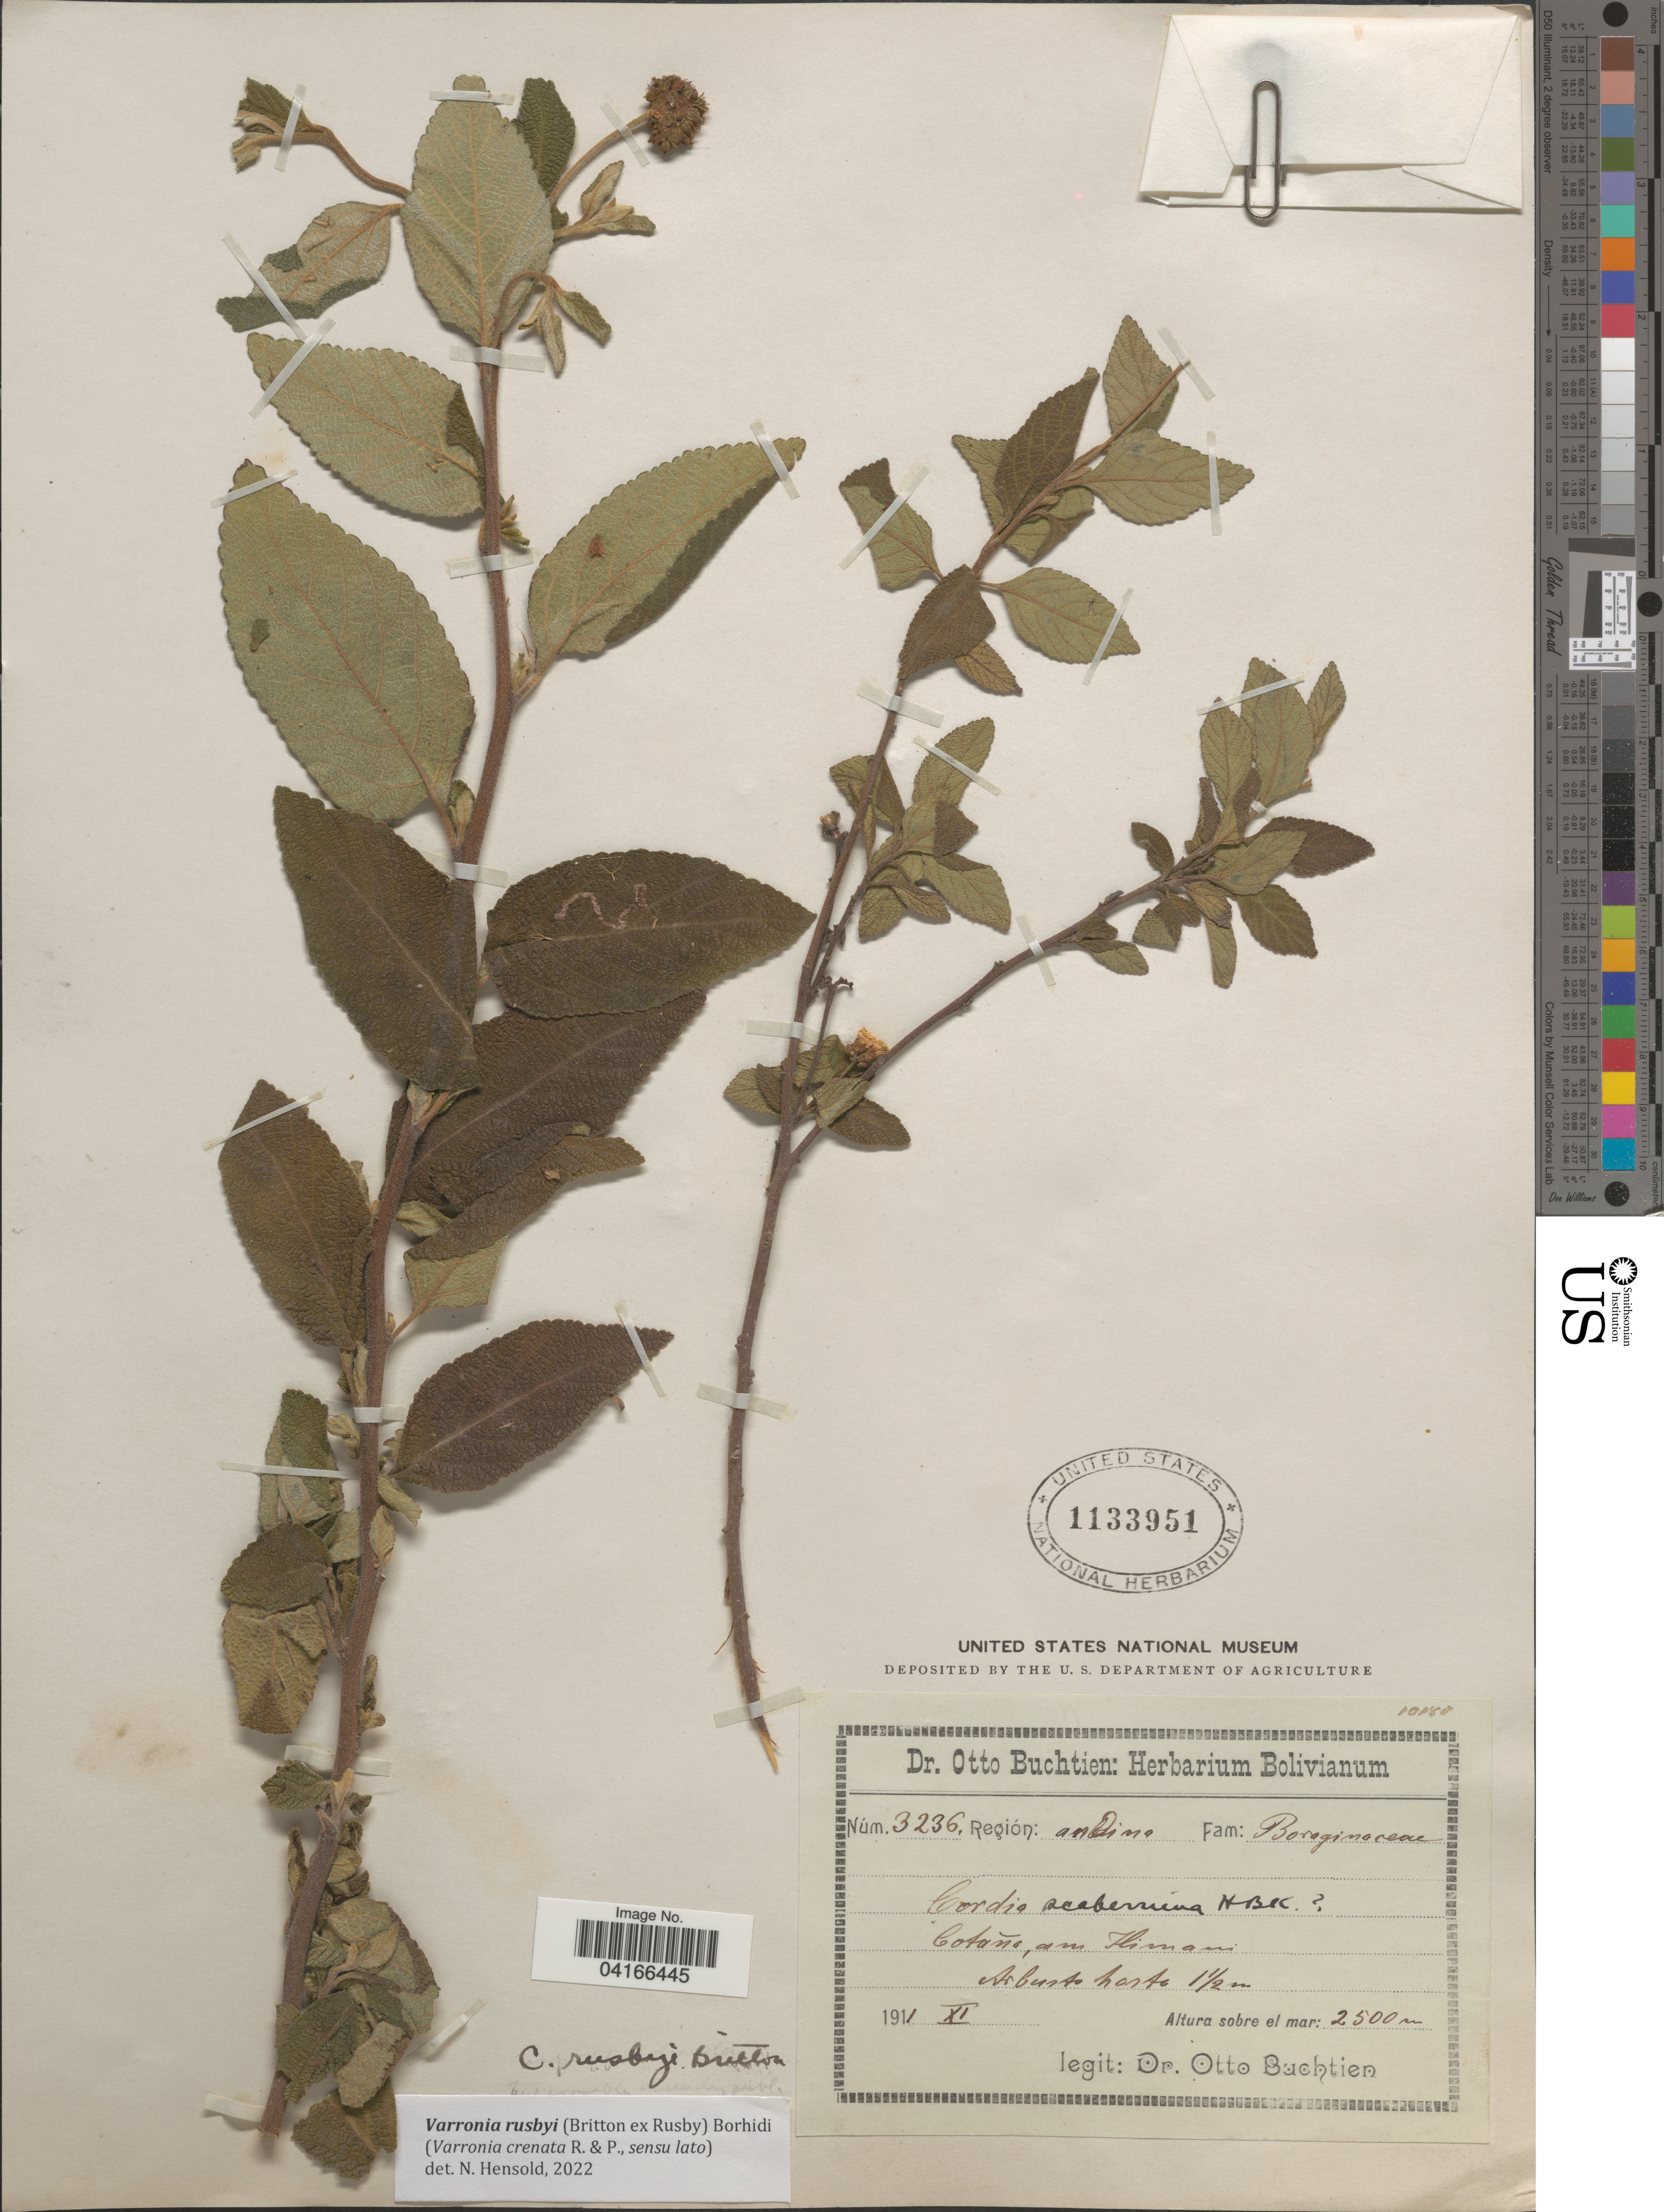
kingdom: Plantae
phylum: Tracheophyta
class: Magnoliopsida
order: Boraginales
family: Cordiaceae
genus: Varronia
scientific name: Varronia rusbyi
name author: (Britton ex Rusby) Borhidi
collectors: O. Buchtien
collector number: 3236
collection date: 1911-11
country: Bolivia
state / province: La Paz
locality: Bolivianum. Región: Andina. Cotaña, am Himani.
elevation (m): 2500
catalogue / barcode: US 1133951